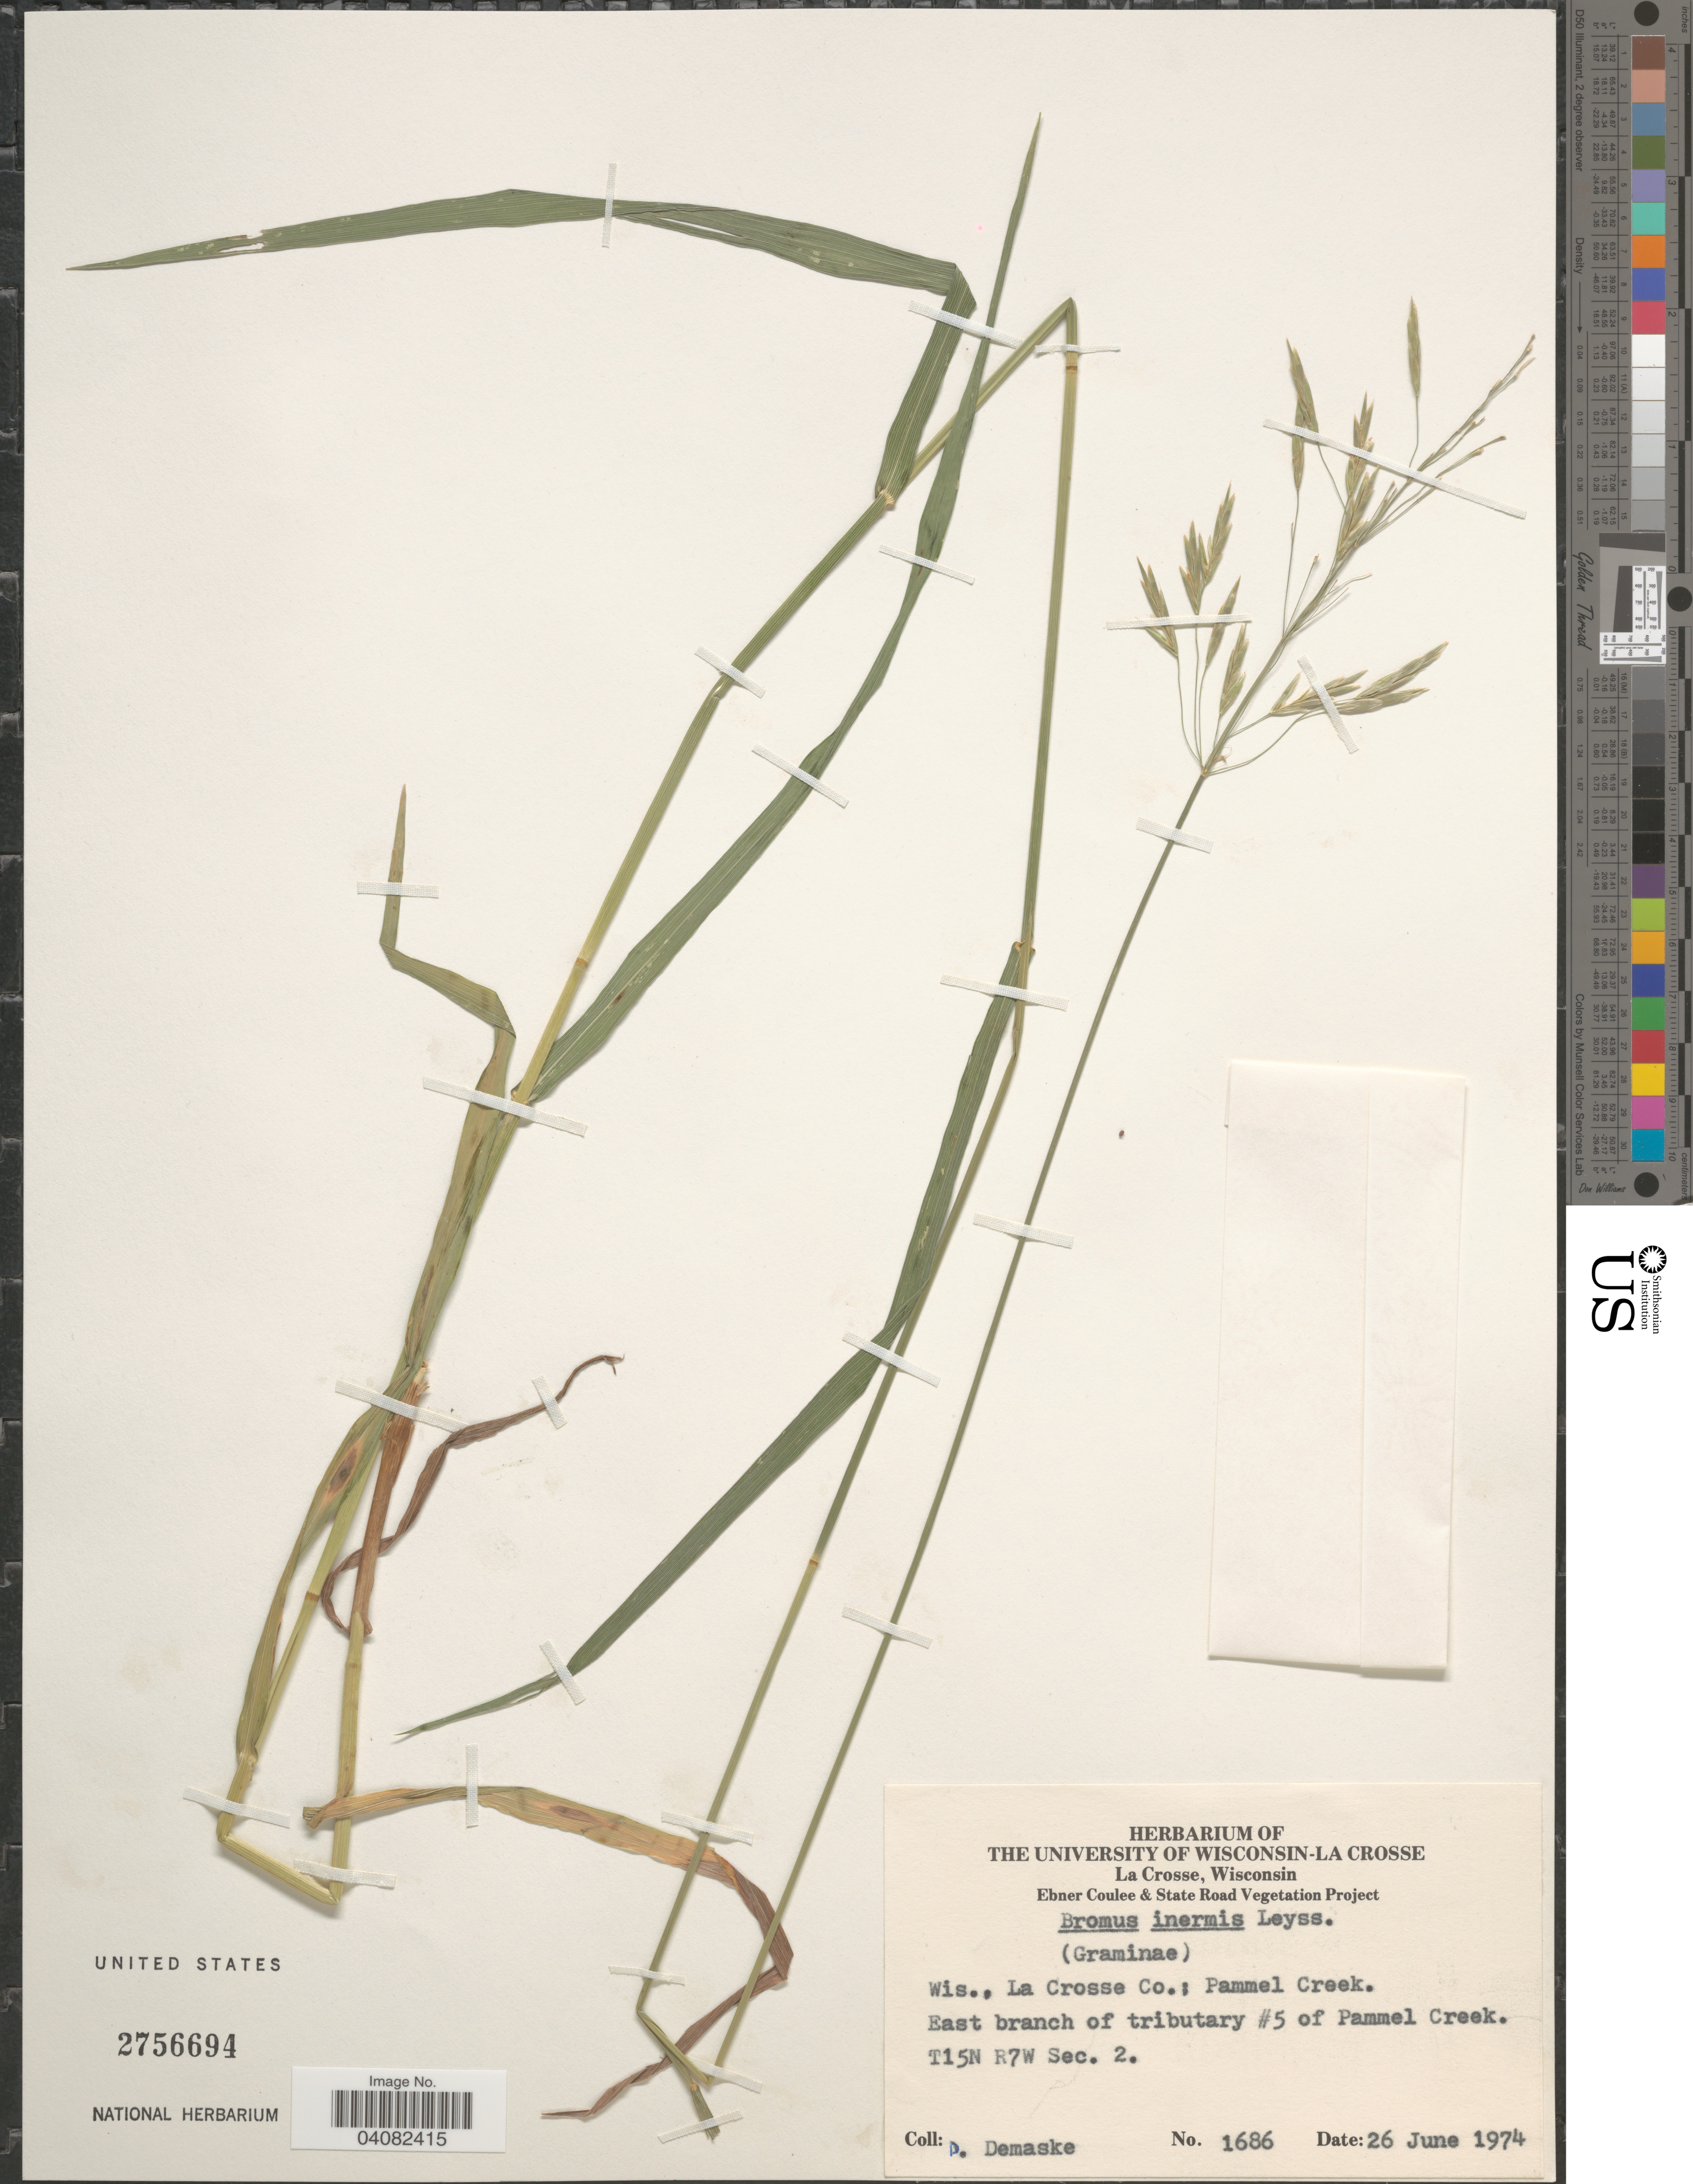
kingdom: Plantae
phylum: Tracheophyta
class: Liliopsida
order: Poales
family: Poaceae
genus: Bromus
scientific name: Bromus inermis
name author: Leyss.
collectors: D. Demaske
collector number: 1686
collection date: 1974-06-26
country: United States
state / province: Wisconsin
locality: La Crosse Co.; Pammel Creek. East branch of tributary #5 of Pammel Creek. T15N R7W Sec. 2.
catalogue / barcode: US 2756694